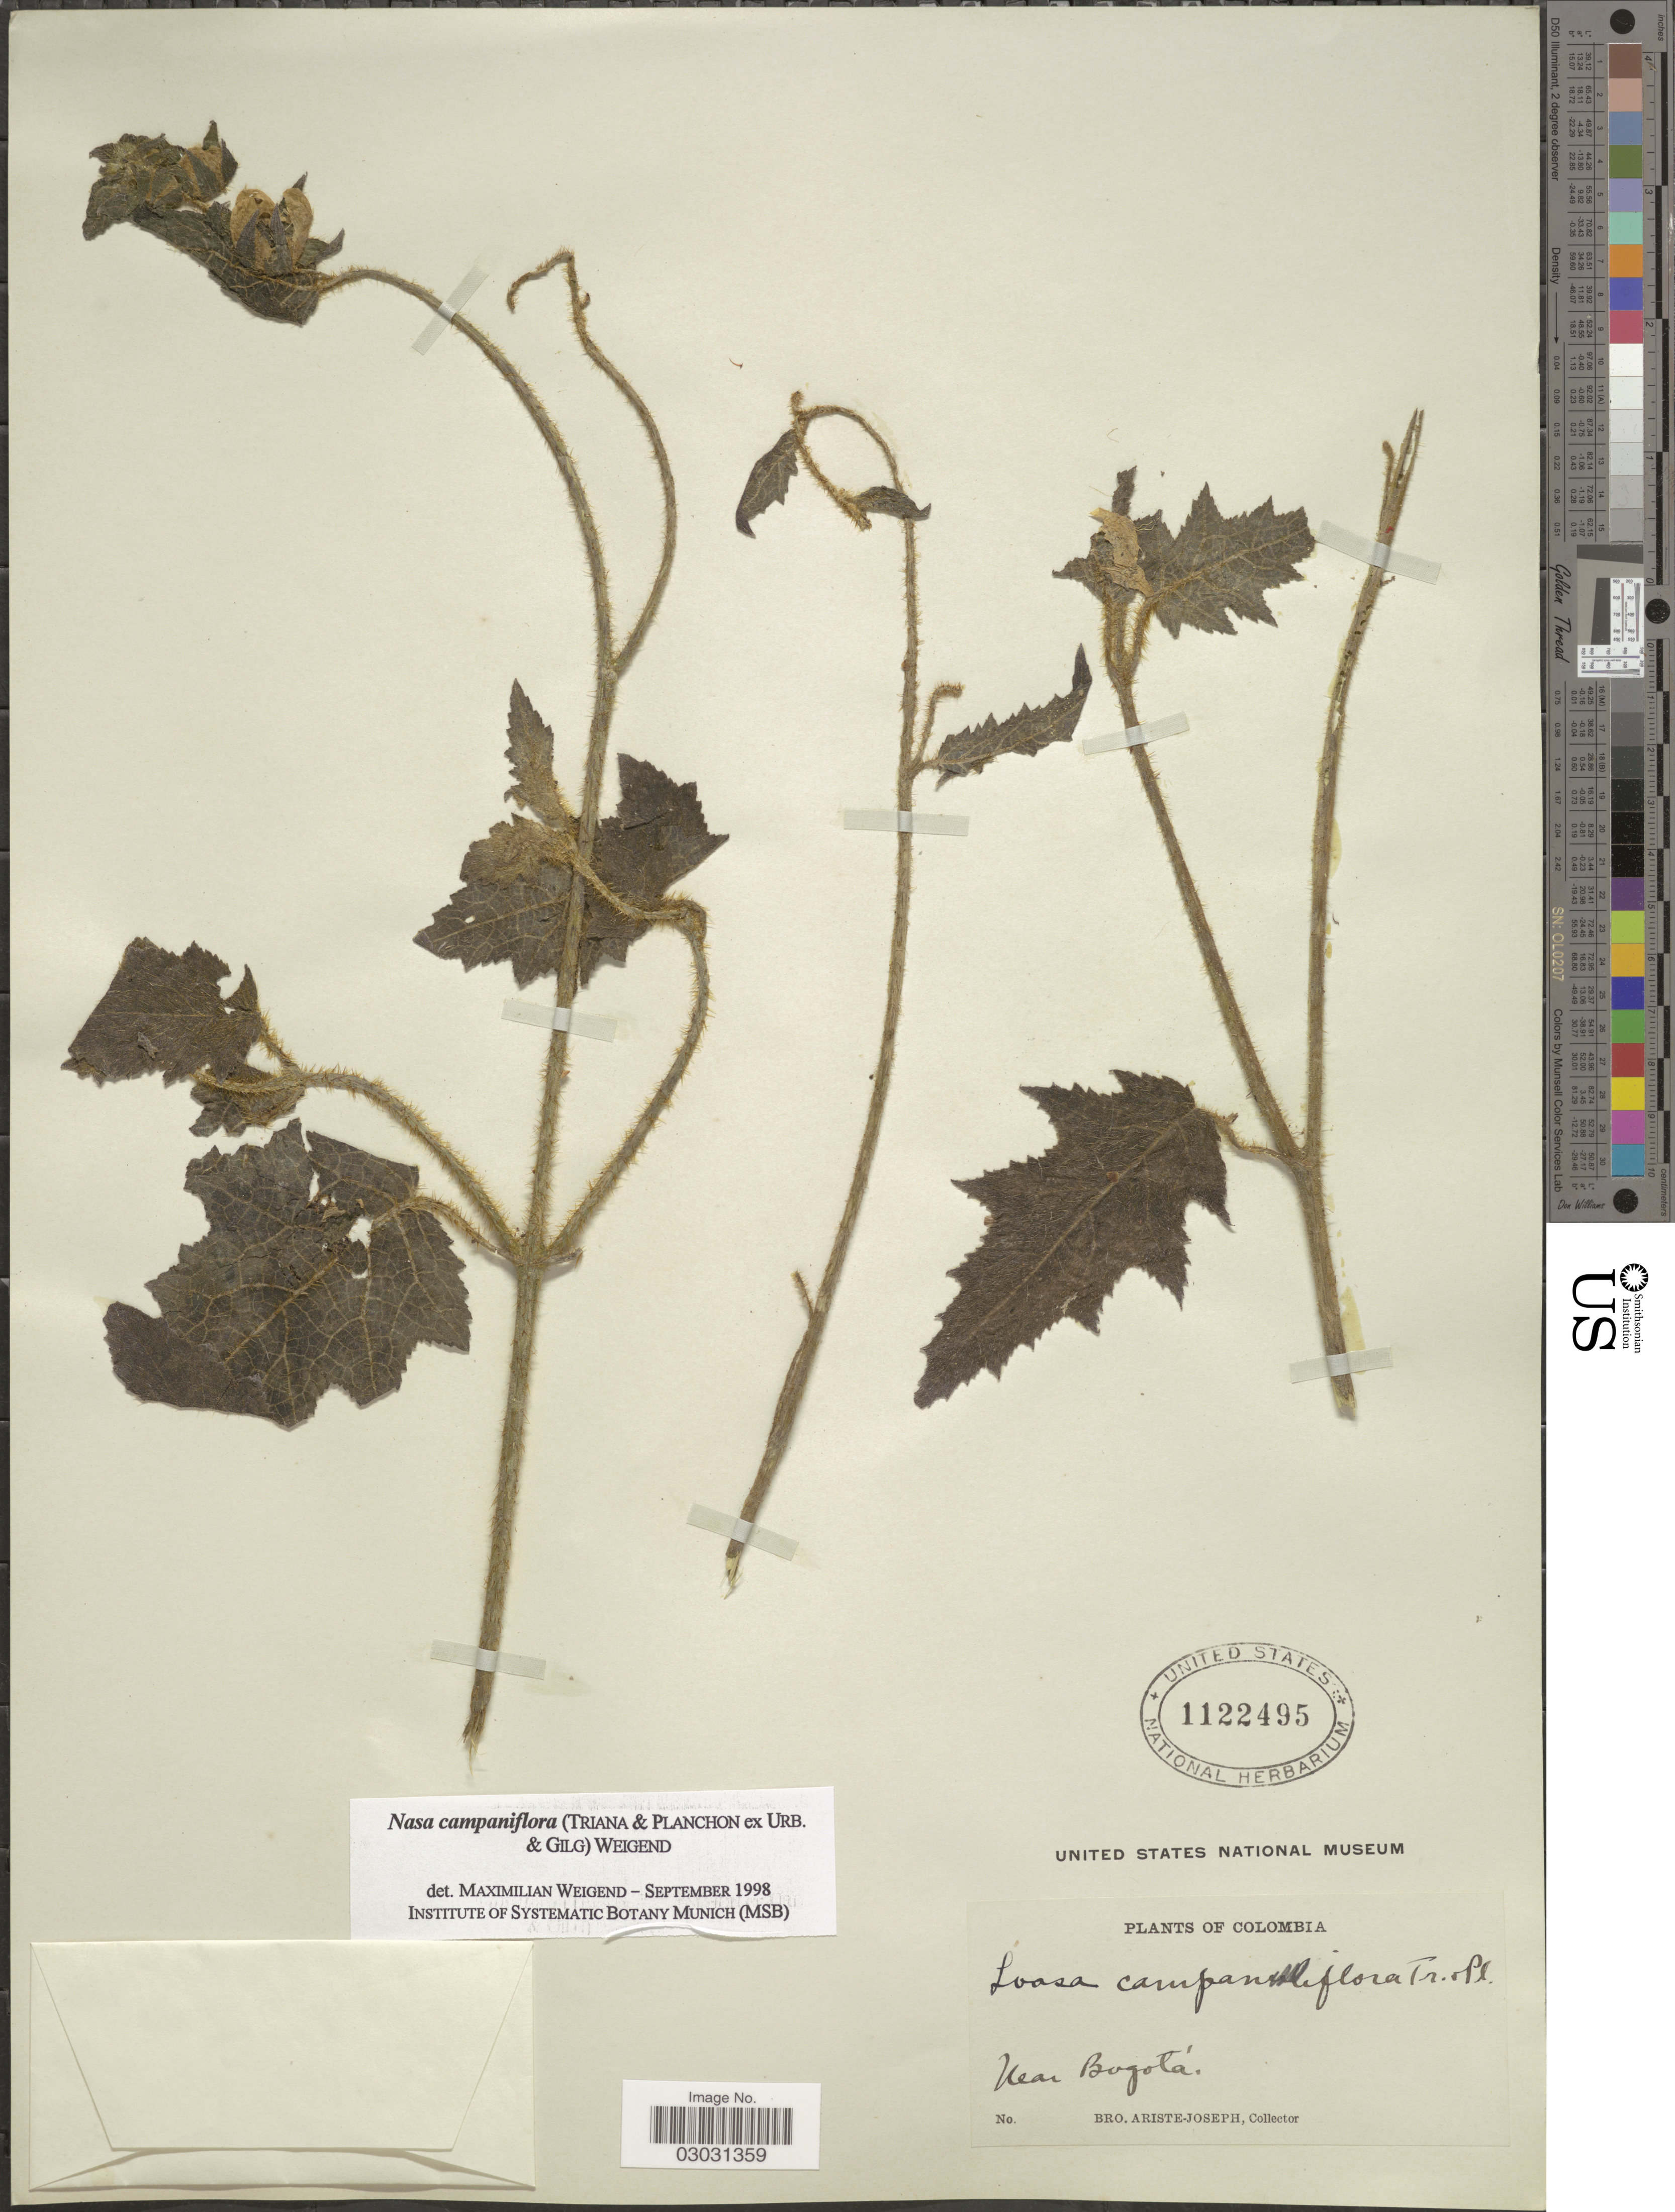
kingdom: Plantae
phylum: Tracheophyta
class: Magnoliopsida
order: Cornales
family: Loasaceae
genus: Nasa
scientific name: Nasa campaniflora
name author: (Triana & Planch. ex Urb. & Gilg) Weigend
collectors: Bro. Ariste-Joseph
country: Colombia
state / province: Bogota D.C.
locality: Near Bogotá.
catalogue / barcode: US 1122495